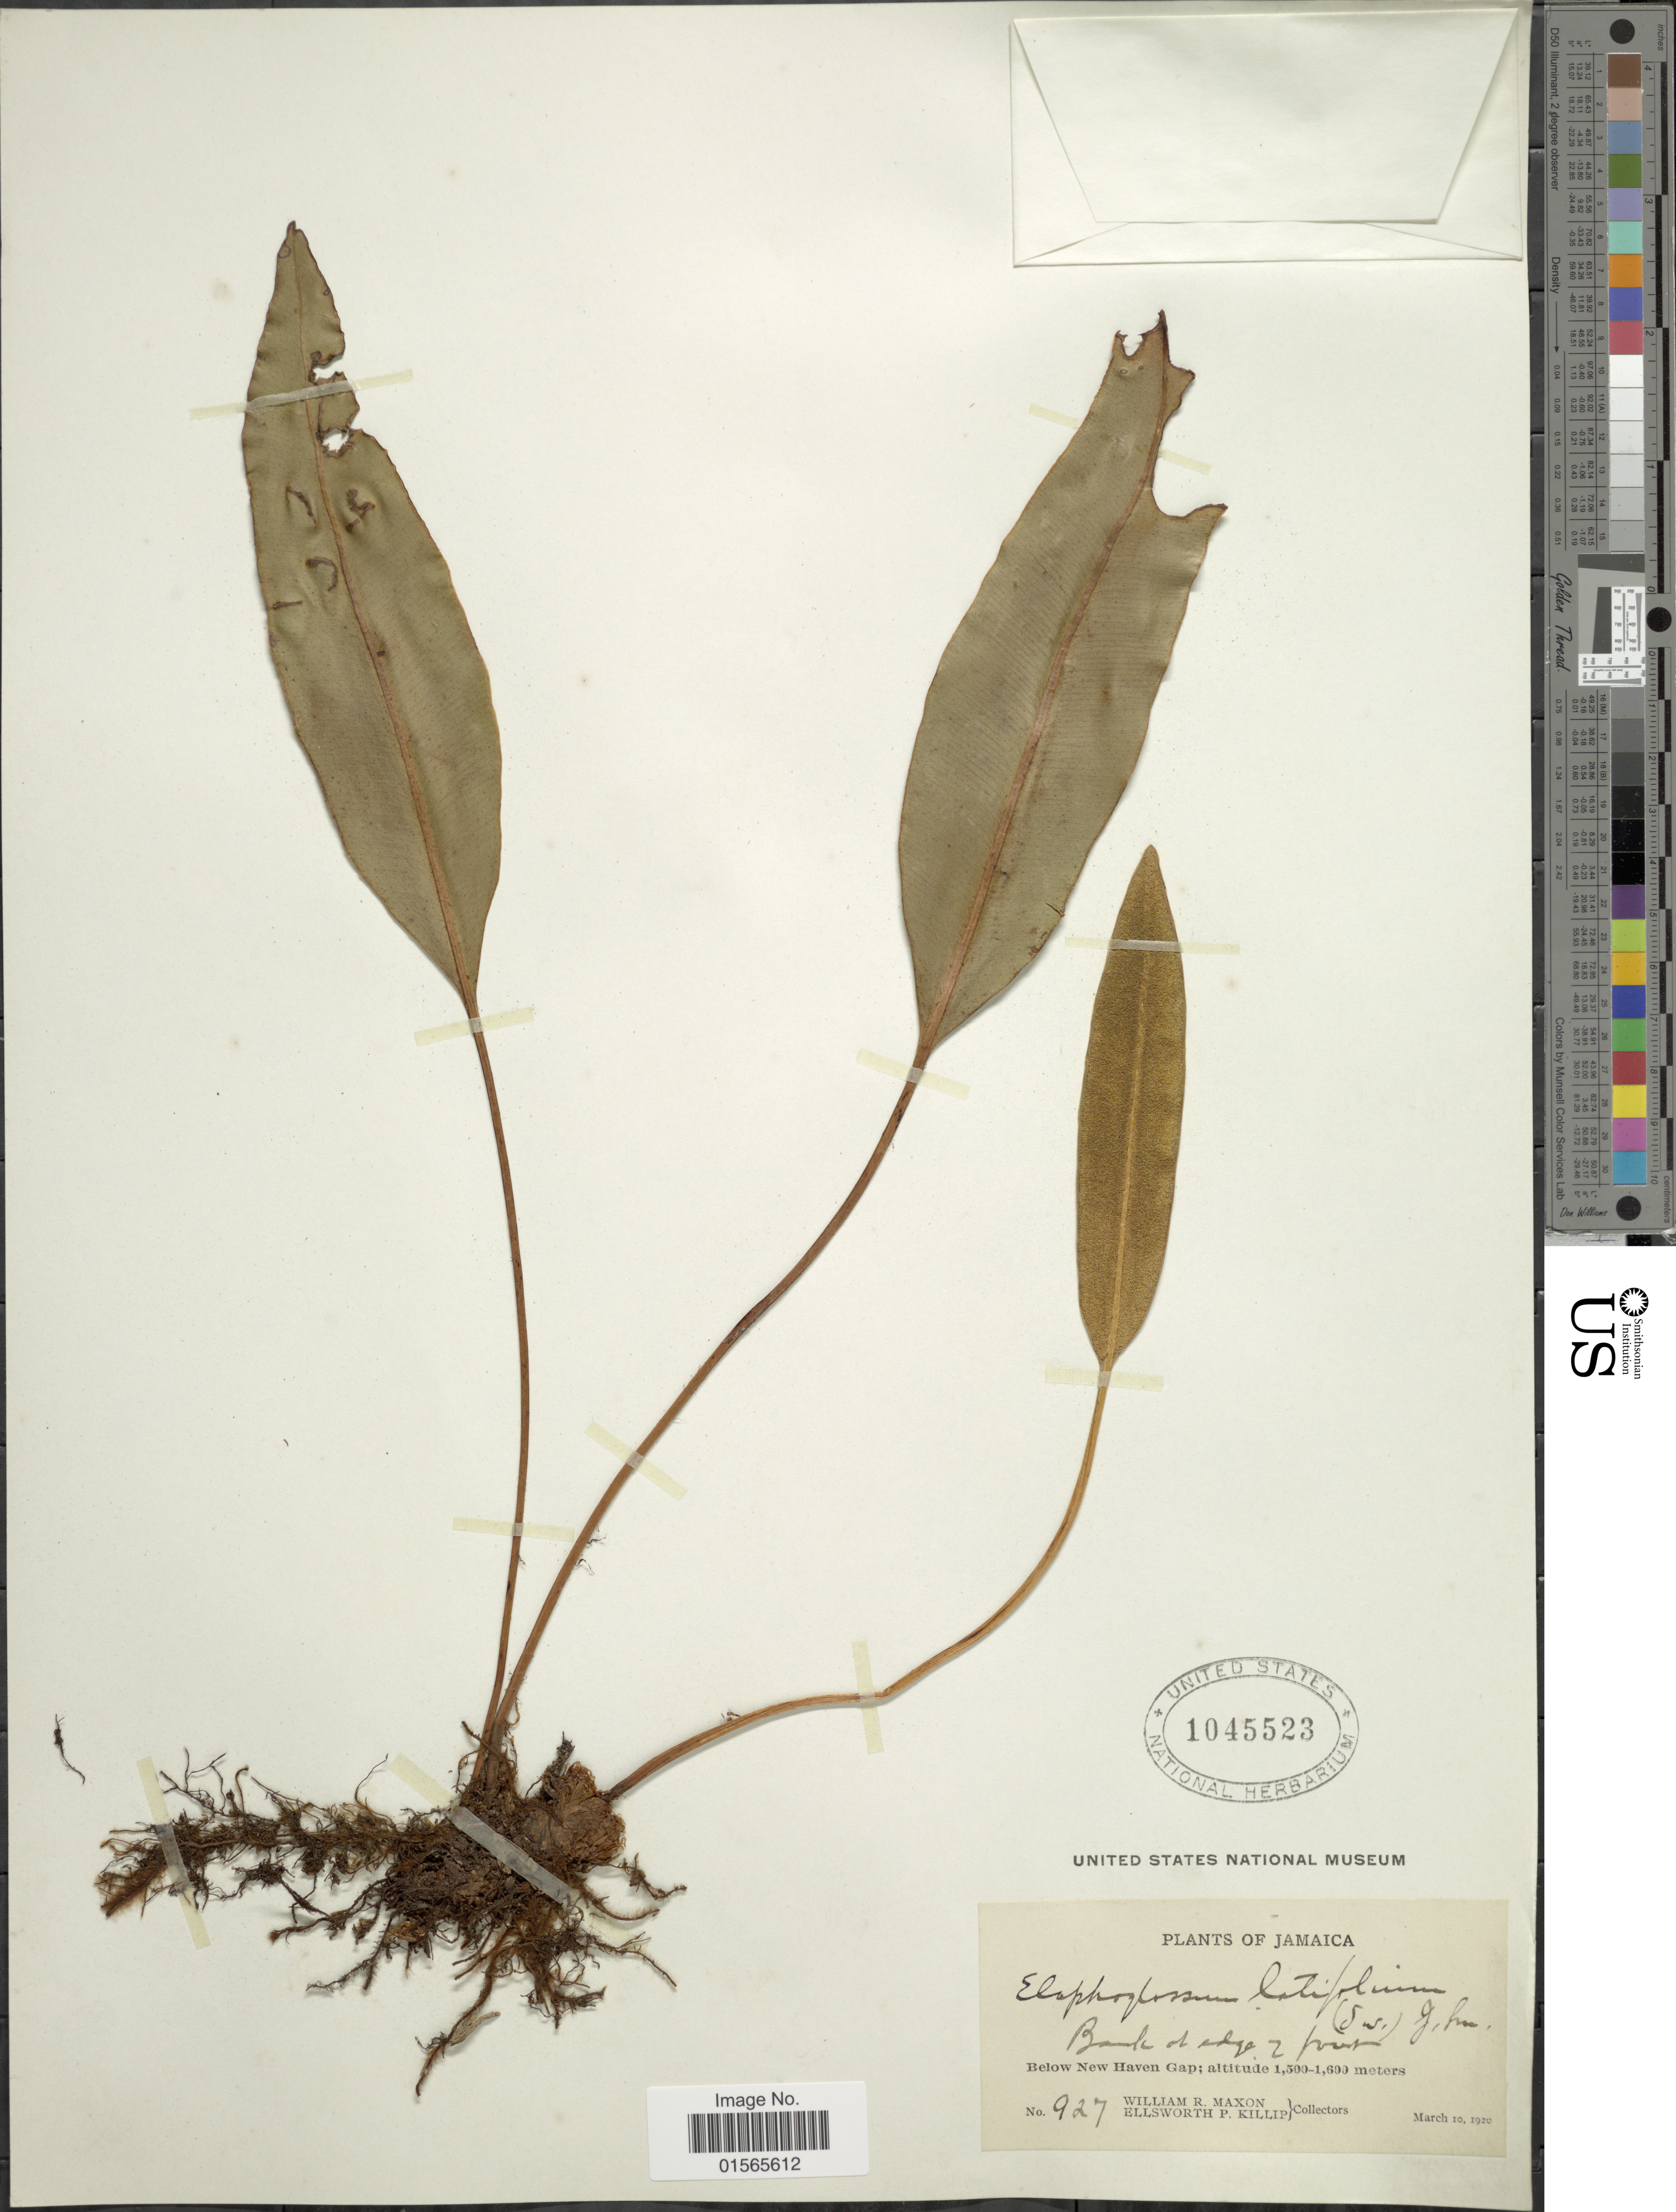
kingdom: Plantae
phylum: Tracheophyta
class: Polypodiopsida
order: Polypodiales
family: Dryopteridaceae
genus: Elaphoglossum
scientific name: Elaphoglossum latifolium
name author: (Sw.) J. Sm.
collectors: W. R. Maxon & E. P. Killip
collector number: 927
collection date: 1920-03-10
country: Jamaica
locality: Bank of edge of forest, Below New Haven Gap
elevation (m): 1500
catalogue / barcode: US 1045523